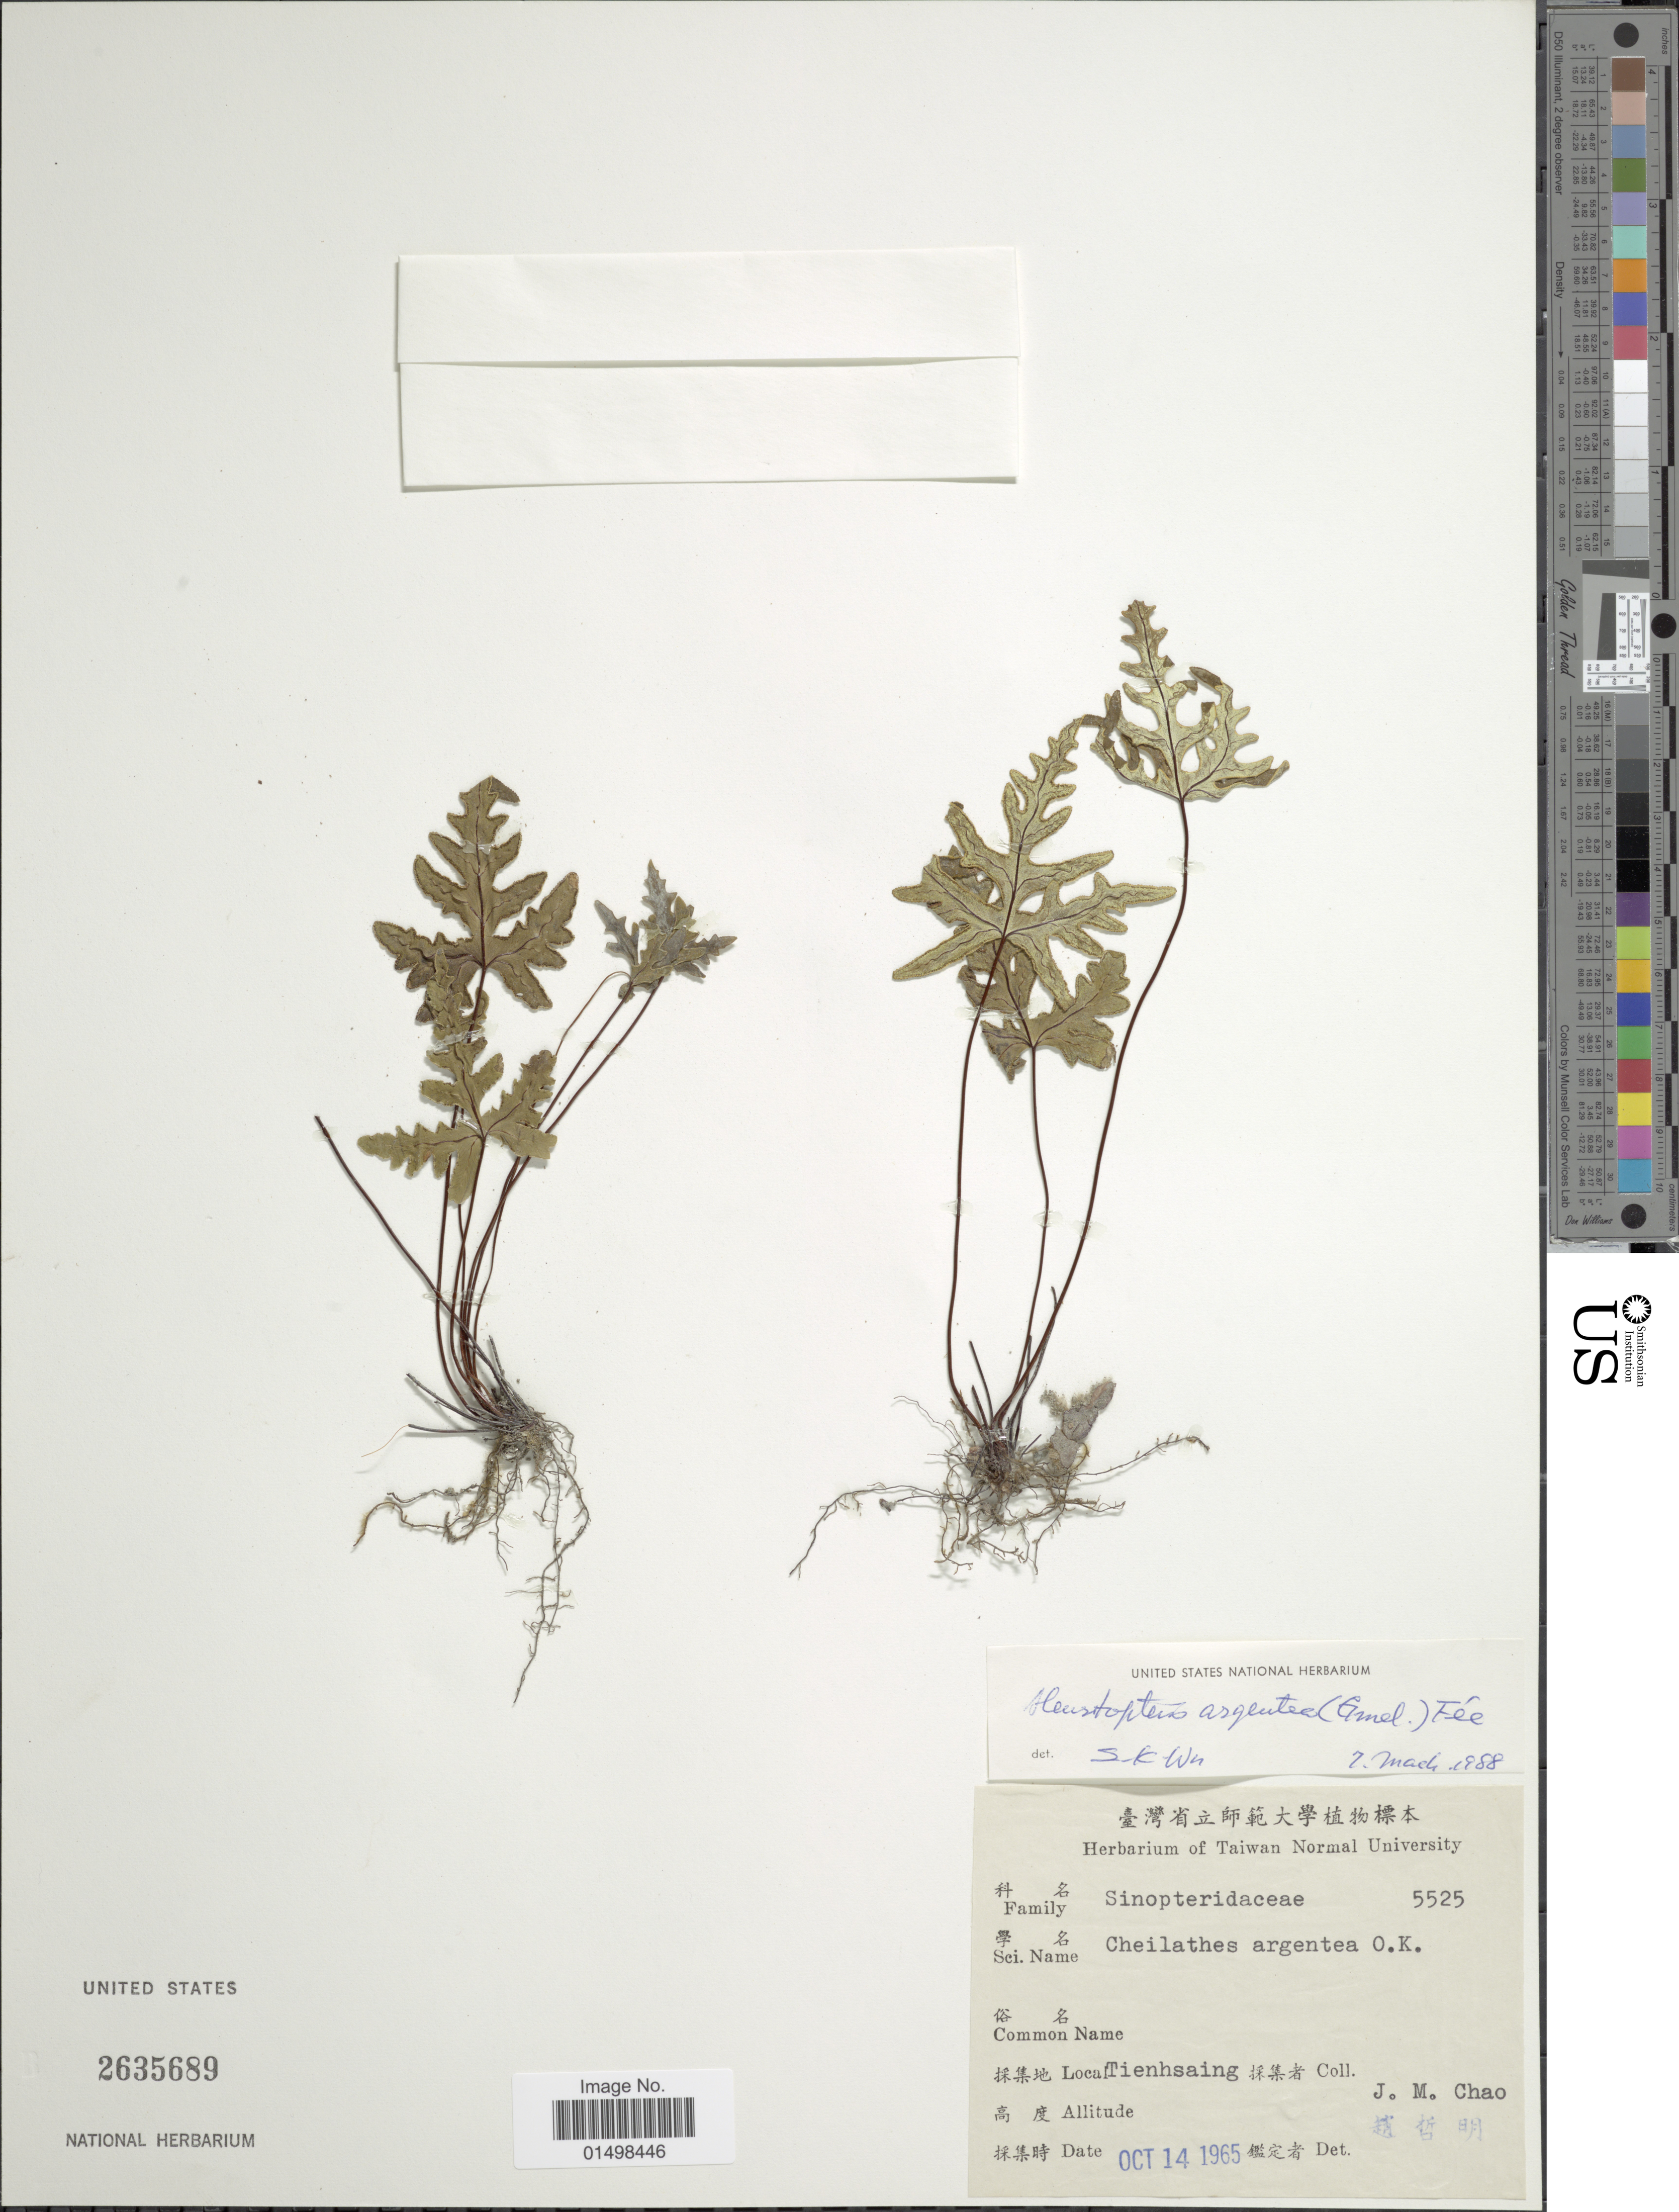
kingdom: Plantae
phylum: Tracheophyta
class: Polypodiopsida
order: Polypodiales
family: Pteridaceae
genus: Aleuritopteris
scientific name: Aleuritopteris argentea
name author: (S.G. Gmel.) Fée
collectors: J. Chao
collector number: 5525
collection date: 1965-10-14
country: China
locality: Tienhsaing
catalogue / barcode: US 2635689